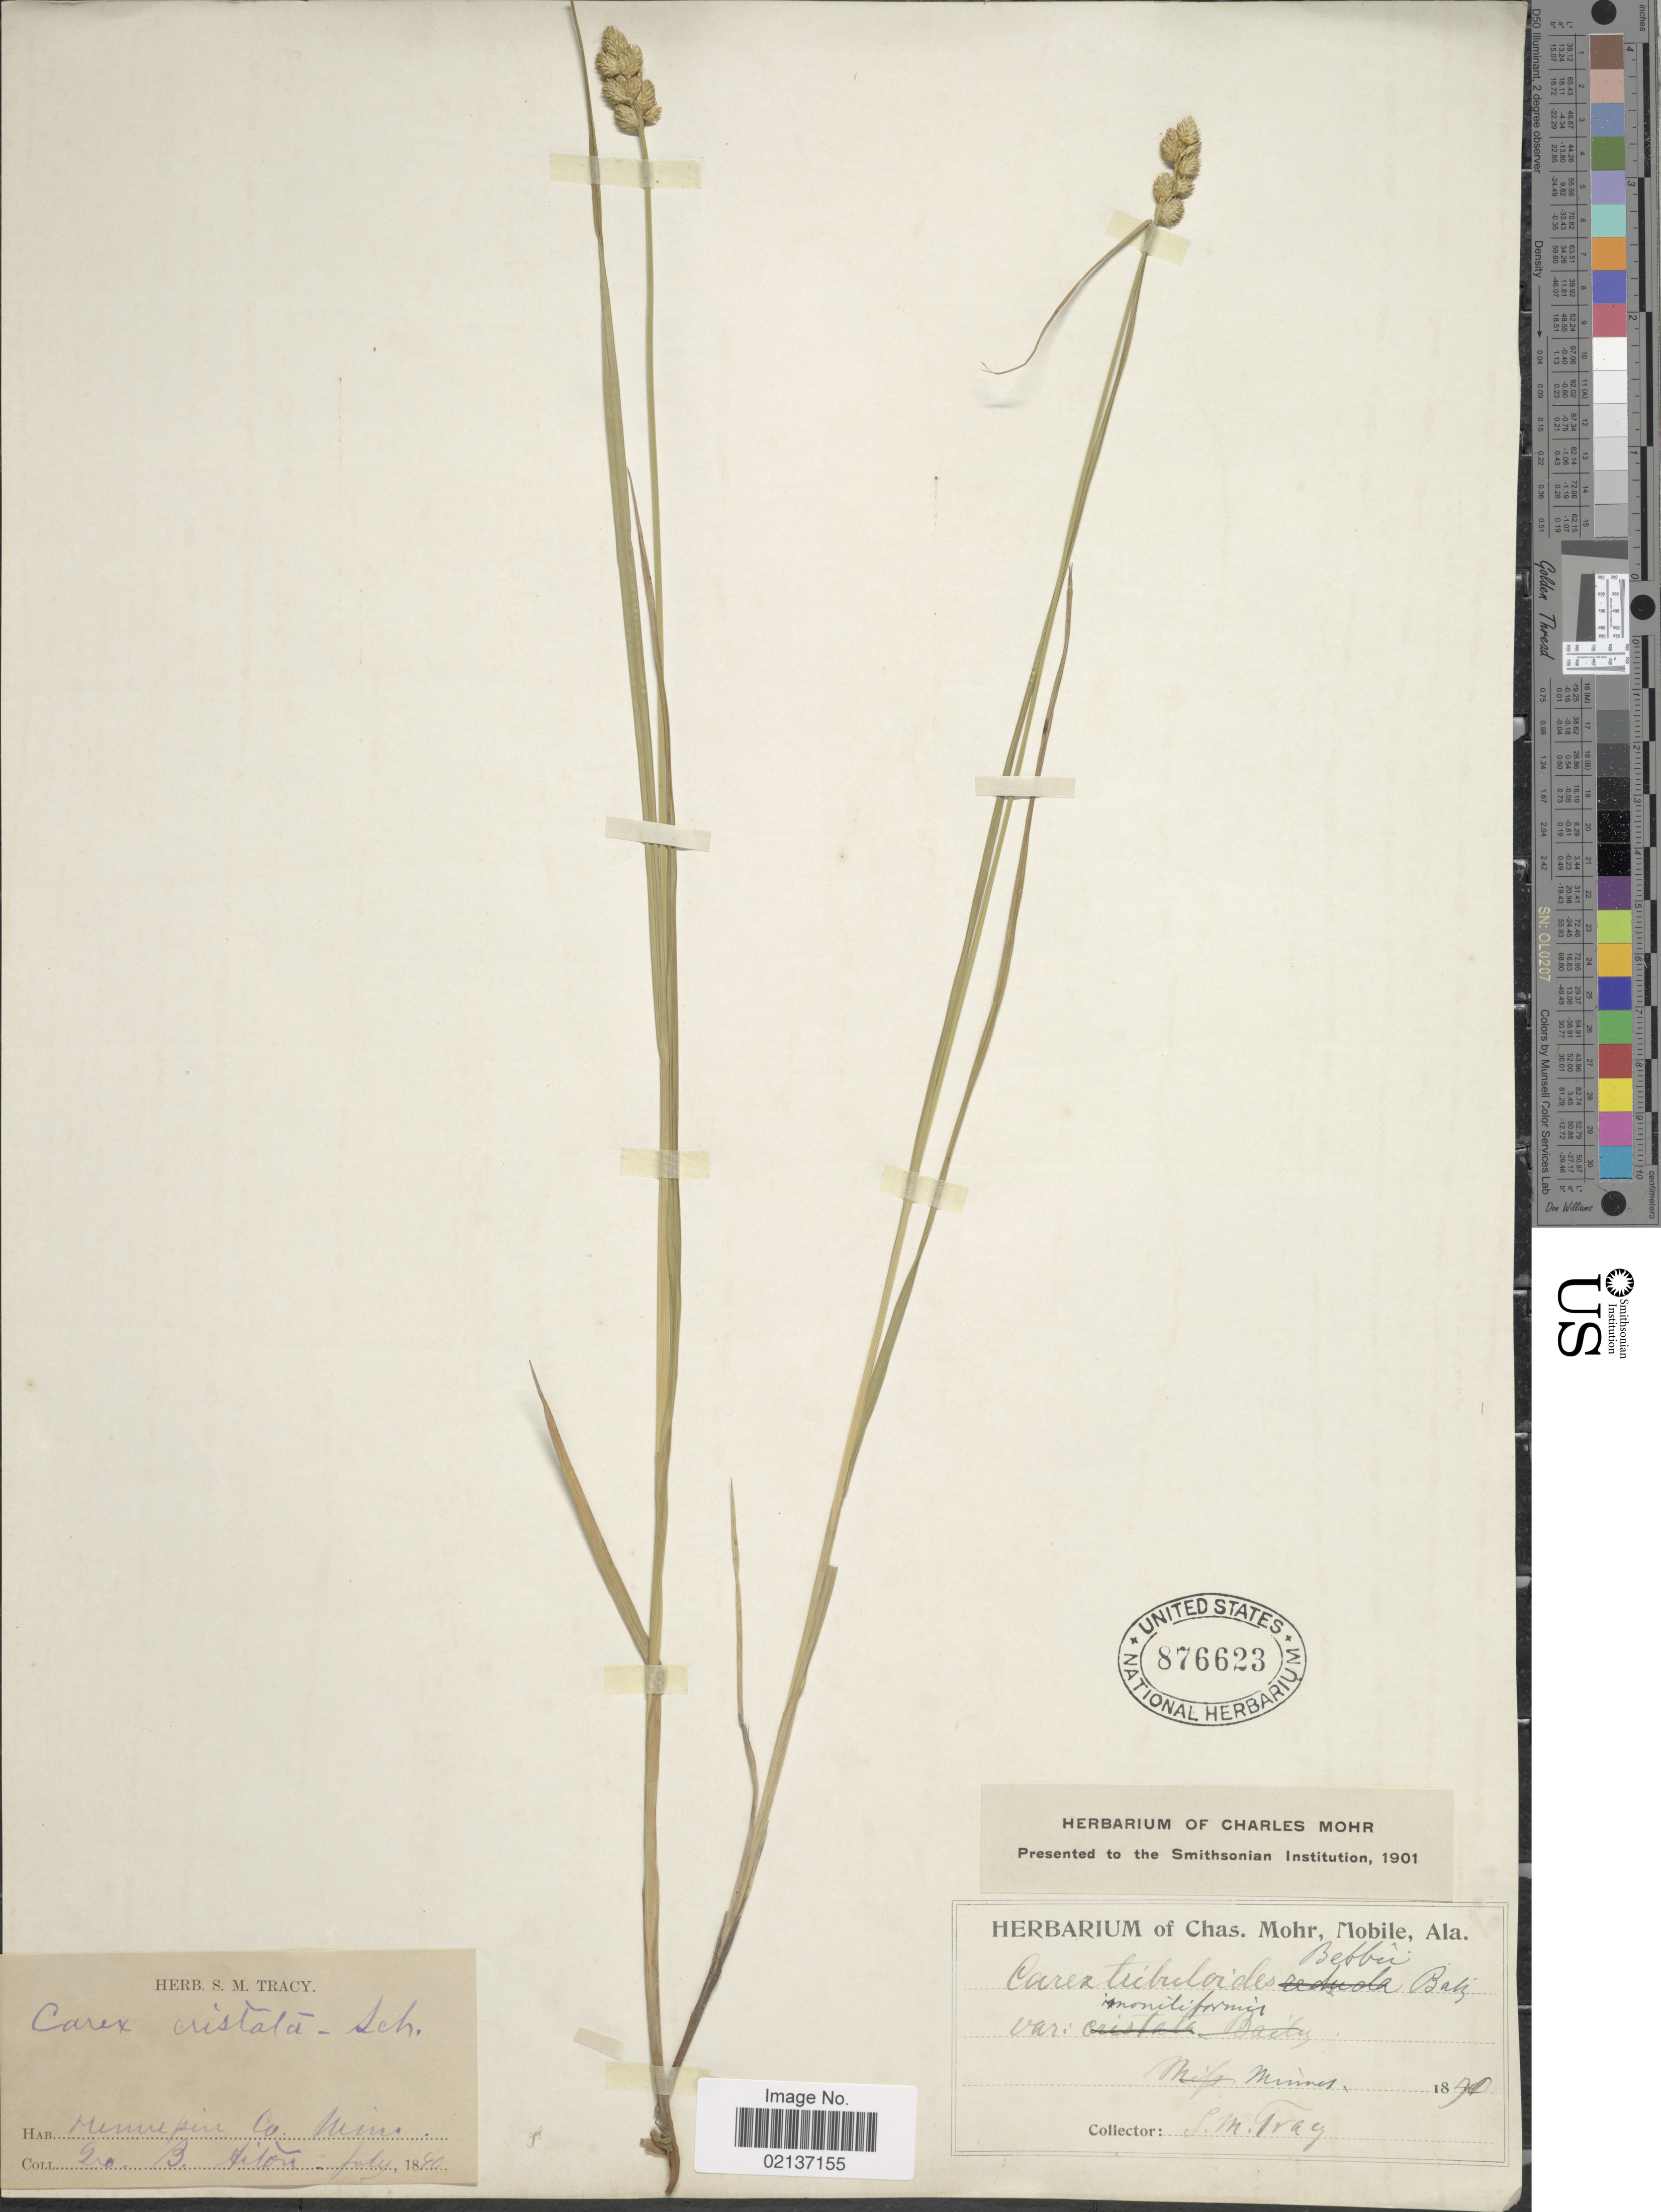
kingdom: Plantae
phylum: Tracheophyta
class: Liliopsida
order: Poales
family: Cyperaceae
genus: Carex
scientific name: Carex tribuloides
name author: Wahlenb.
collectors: G. B. Aiton & S. M. Tracy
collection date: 1890-08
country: United States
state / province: Minnesota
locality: Hampshire Co.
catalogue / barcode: US 876623